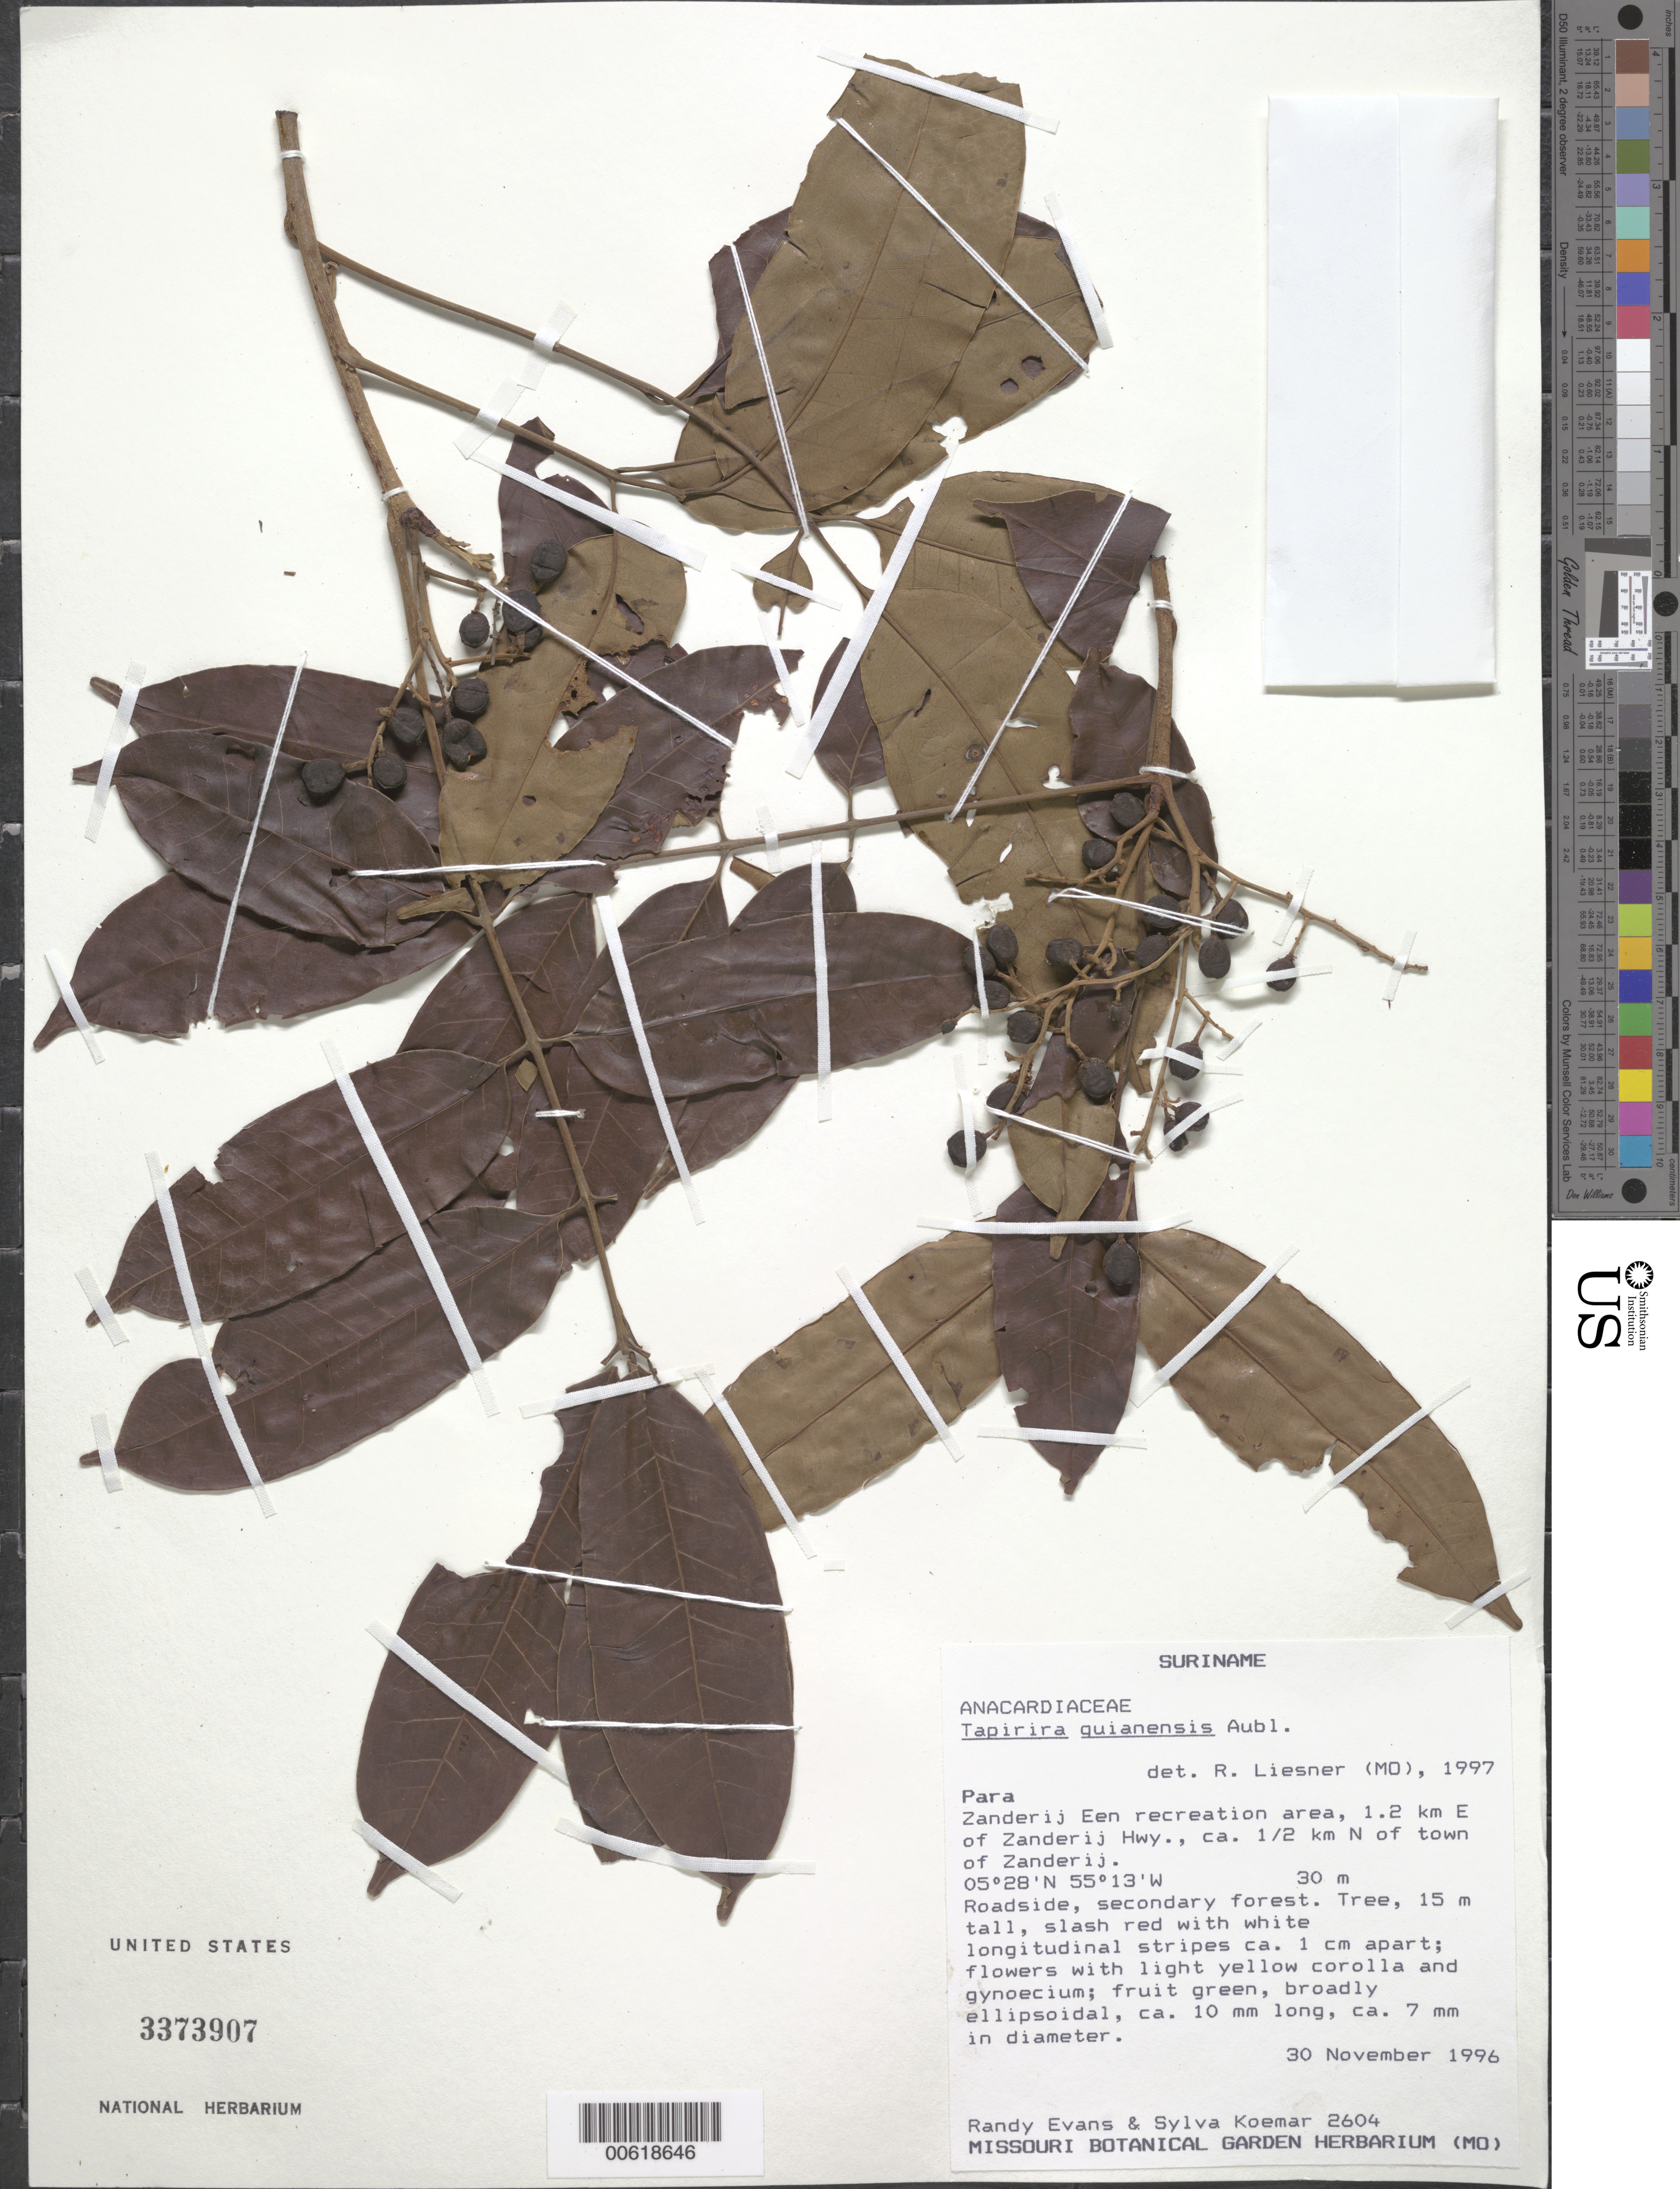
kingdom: Plantae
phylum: Tracheophyta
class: Magnoliopsida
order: Sapindales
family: Anacardiaceae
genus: Tapirira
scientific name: Tapirira guianensis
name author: Aubl.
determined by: Liesner, R. L.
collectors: R. Evans & S. Koemar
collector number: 2604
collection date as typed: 30-Nov-96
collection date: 1996-11-30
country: Suriname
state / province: Para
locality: Zanderij, recreation area, 1.2 km E of Zanderij Hwy., 0.5 km N of town of Zanderij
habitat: Roadside, secondary forest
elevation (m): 30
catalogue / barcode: US 3373907